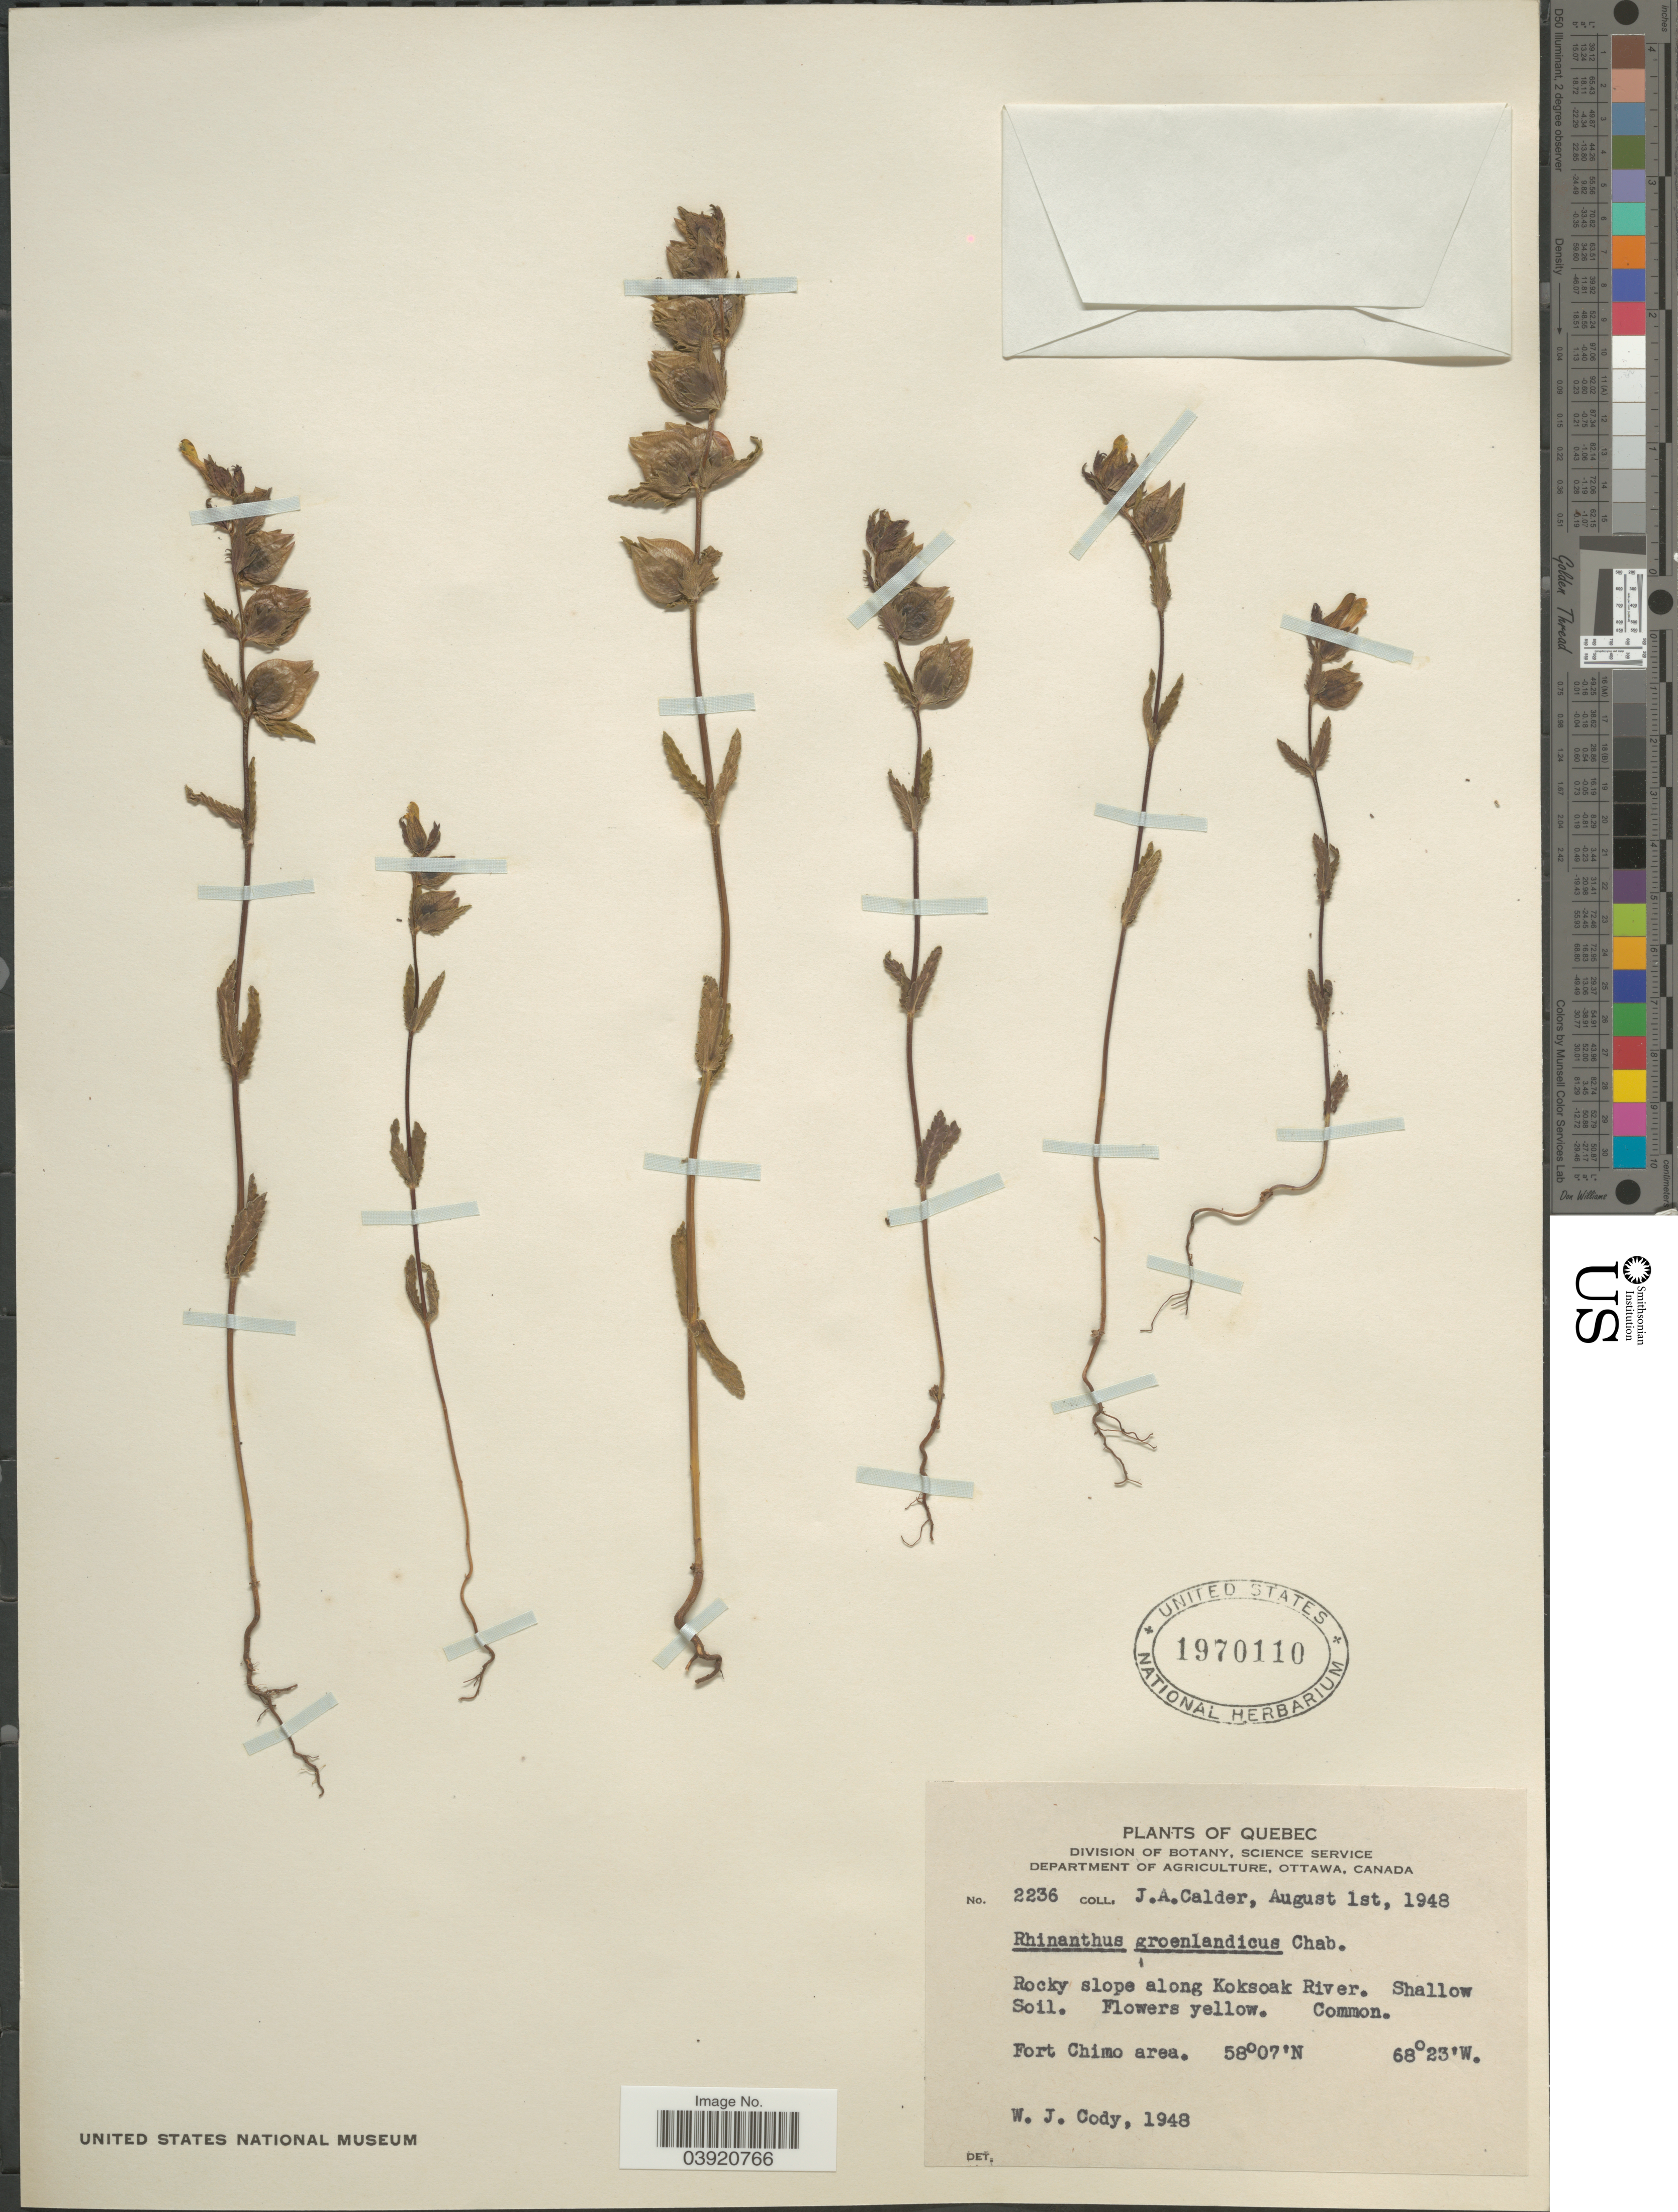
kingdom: Plantae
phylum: Tracheophyta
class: Magnoliopsida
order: Lamiales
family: Orobanchaceae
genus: Rhinanthus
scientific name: Rhinanthus groenlandicus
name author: Chabert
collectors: J. A. Calder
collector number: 2236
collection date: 1948-08-01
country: Canada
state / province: Quebec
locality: Rocky slope along Koksoak River. Fort Chimo area.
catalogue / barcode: US 1970110